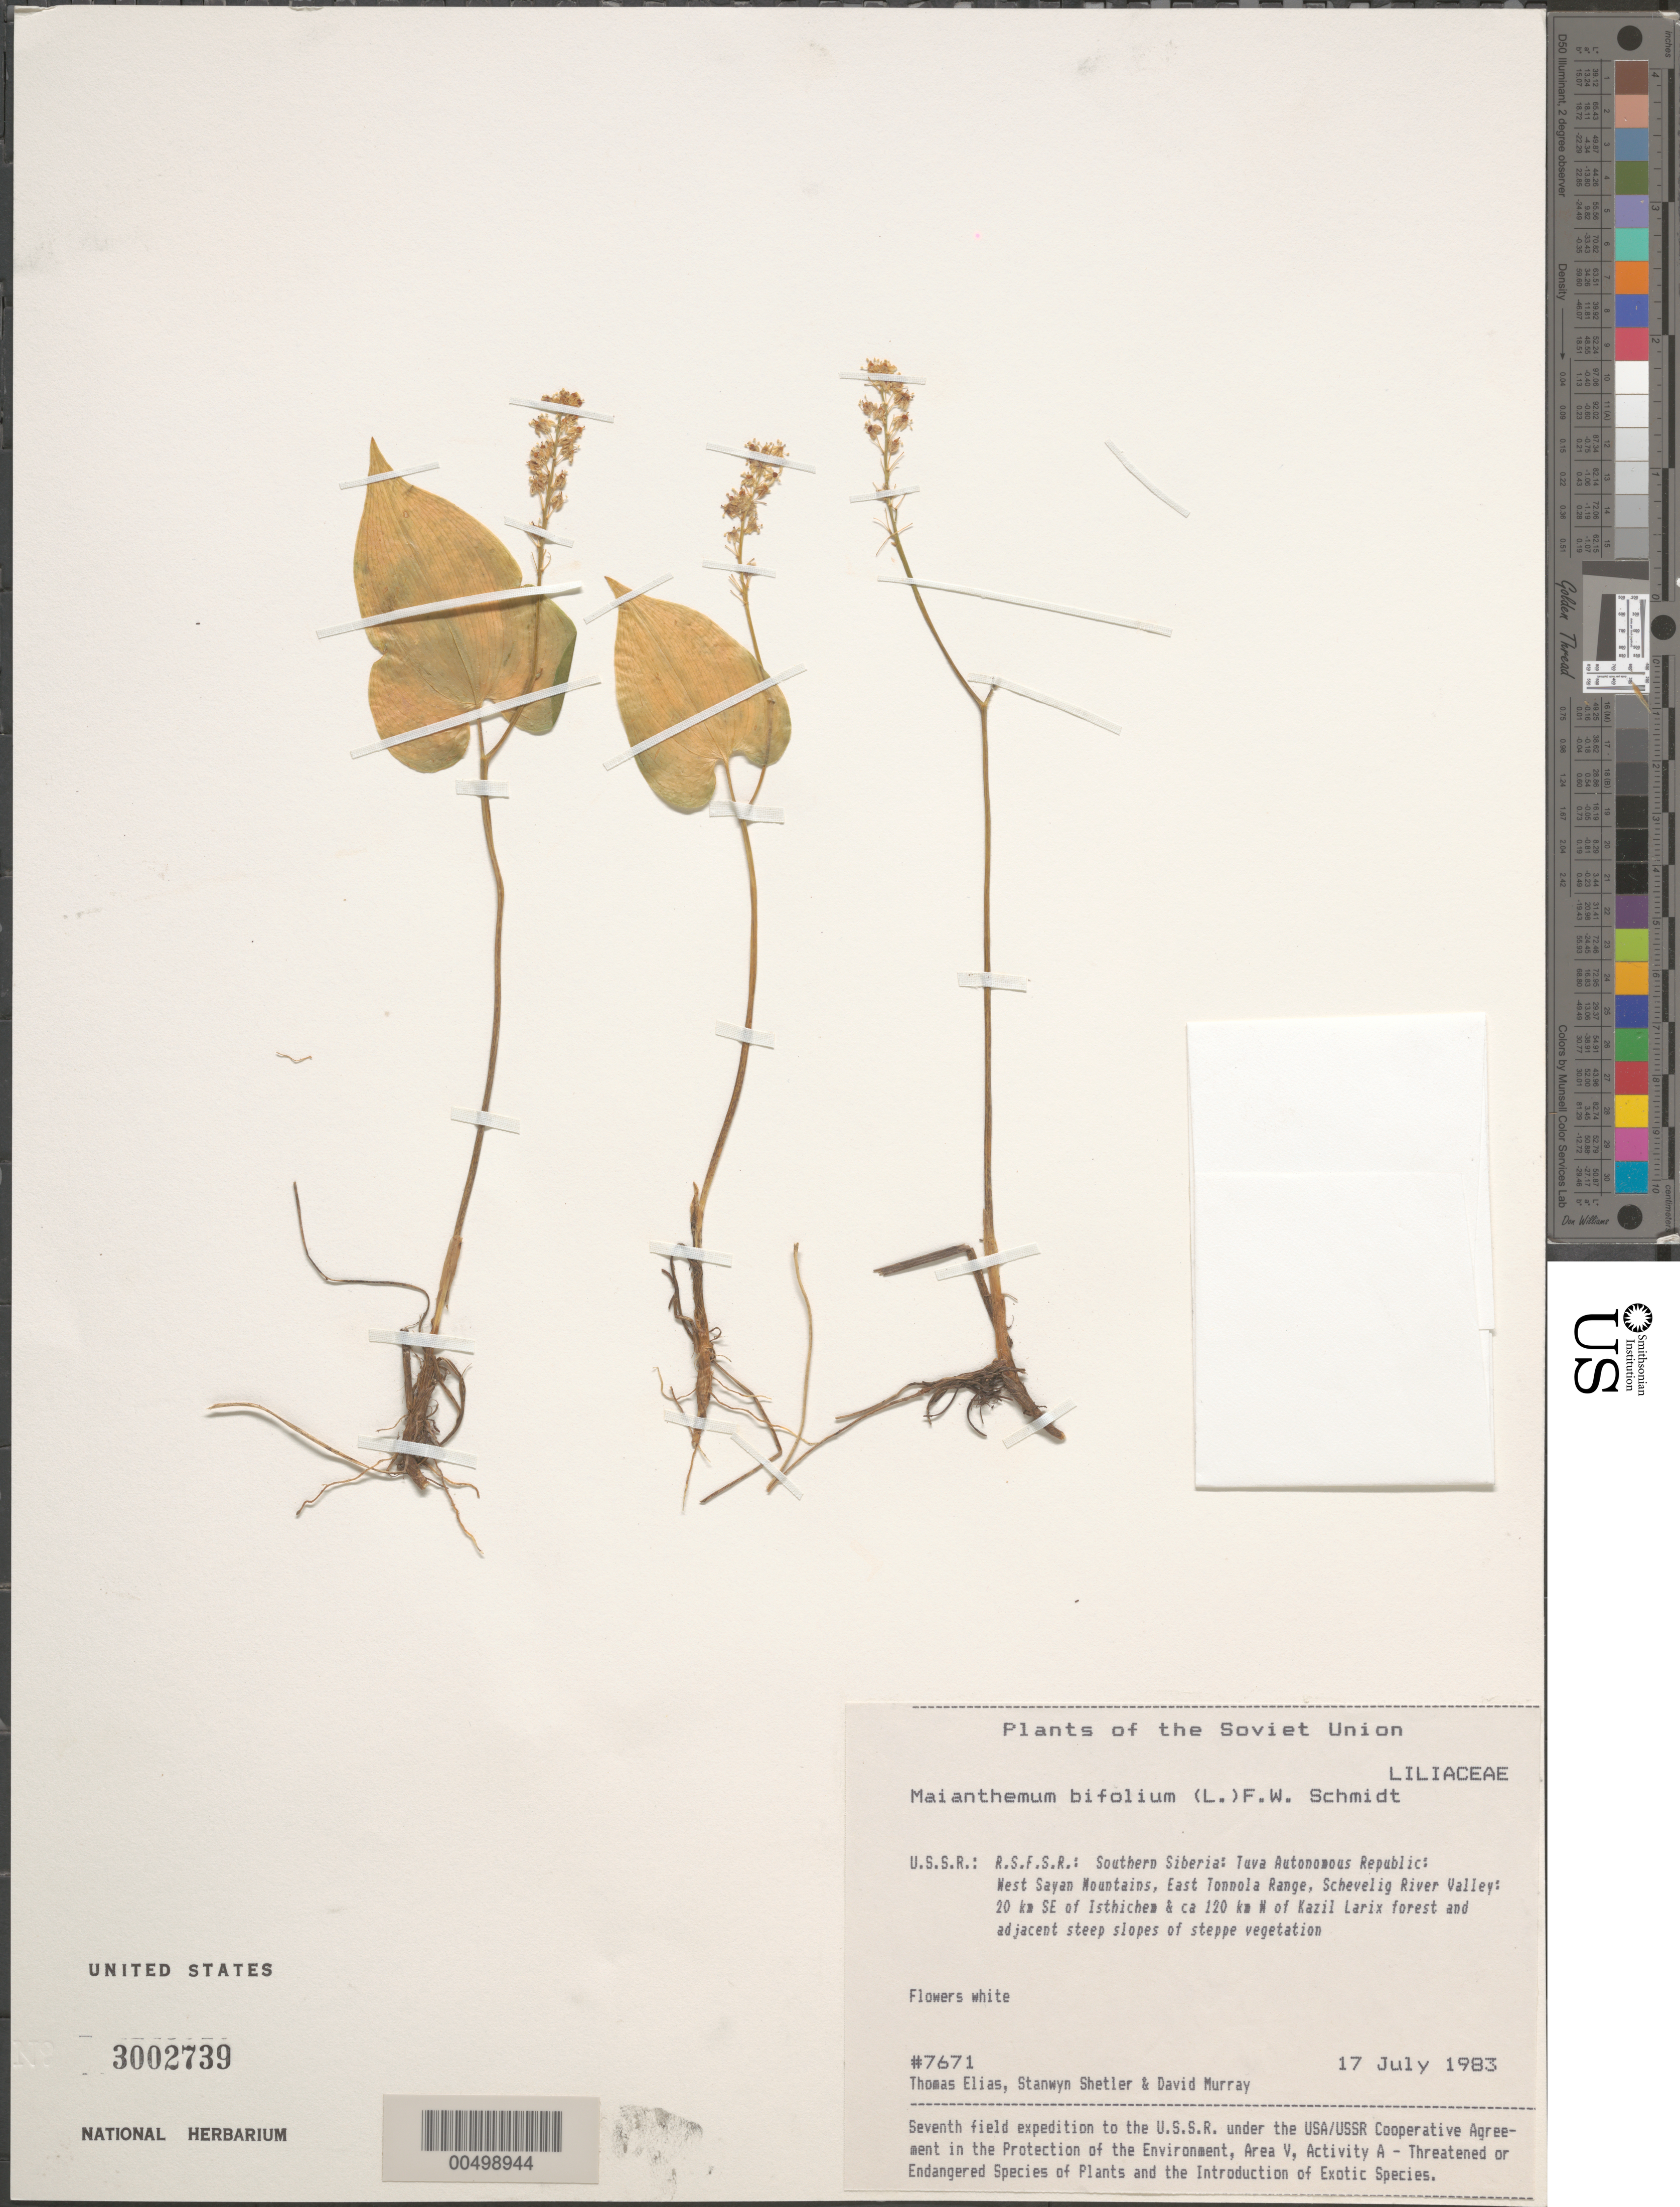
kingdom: Plantae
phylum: Tracheophyta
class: Liliopsida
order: Asparagales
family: Asparagaceae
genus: Maianthemum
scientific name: Maianthemum bifolium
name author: (L.) F.W. Schmidt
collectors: T. Elias, S. Shetler & D. F. Murray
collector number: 7671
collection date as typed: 17 Jul 1983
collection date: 1983-07-17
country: Russian Federation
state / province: Tuva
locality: West Sayan Mountains, E Tonnola [Tannu-Ola] Range, Schevelig River Valley, 20 km SE of Isthichem [Ishti-Khem], *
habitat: Larix forest and adjacent steep slopes of steppe vegetation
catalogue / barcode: US 3002739